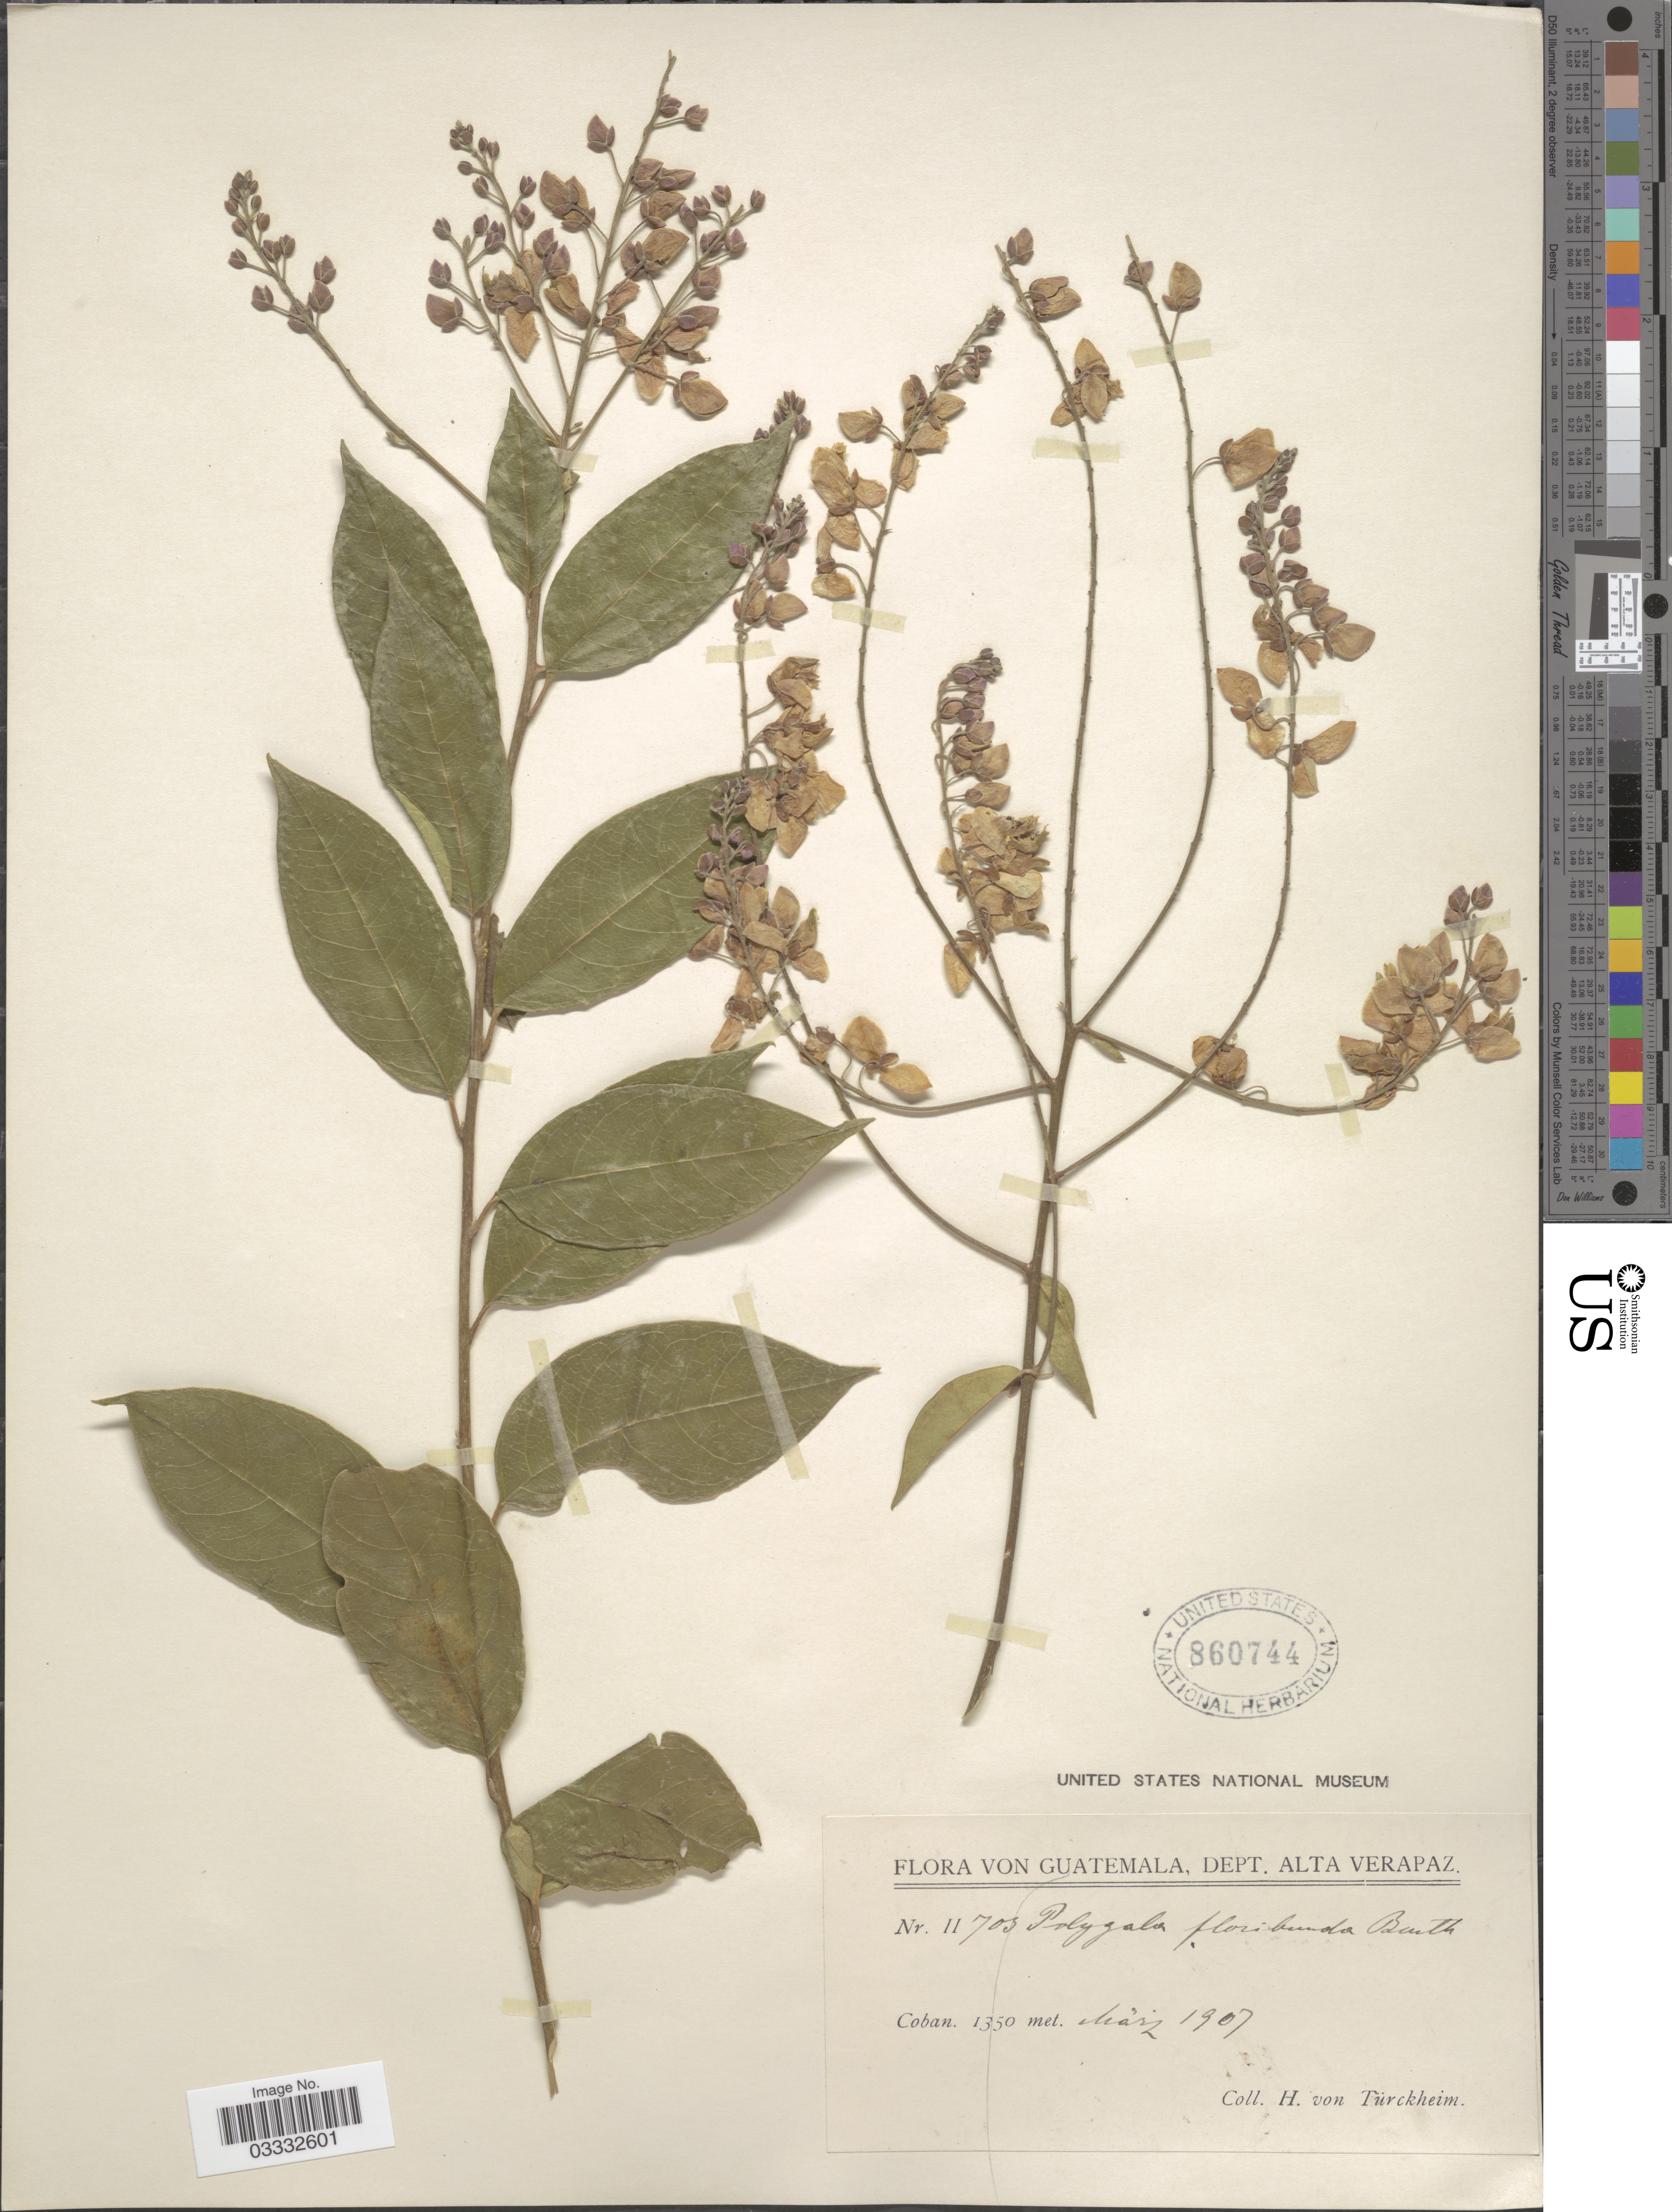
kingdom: Plantae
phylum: Tracheophyta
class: Magnoliopsida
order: Fabales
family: Polygalaceae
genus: Asemeia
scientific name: Asemeia floribunda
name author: (Benth.) J.F.B. Pastore & J.R. Abbott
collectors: H. von Türckheim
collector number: II703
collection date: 1907-03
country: Guatemala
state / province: Alta Verapaz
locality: Dept. Alta Verapaz. Coban.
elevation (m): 1350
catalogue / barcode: US 860744